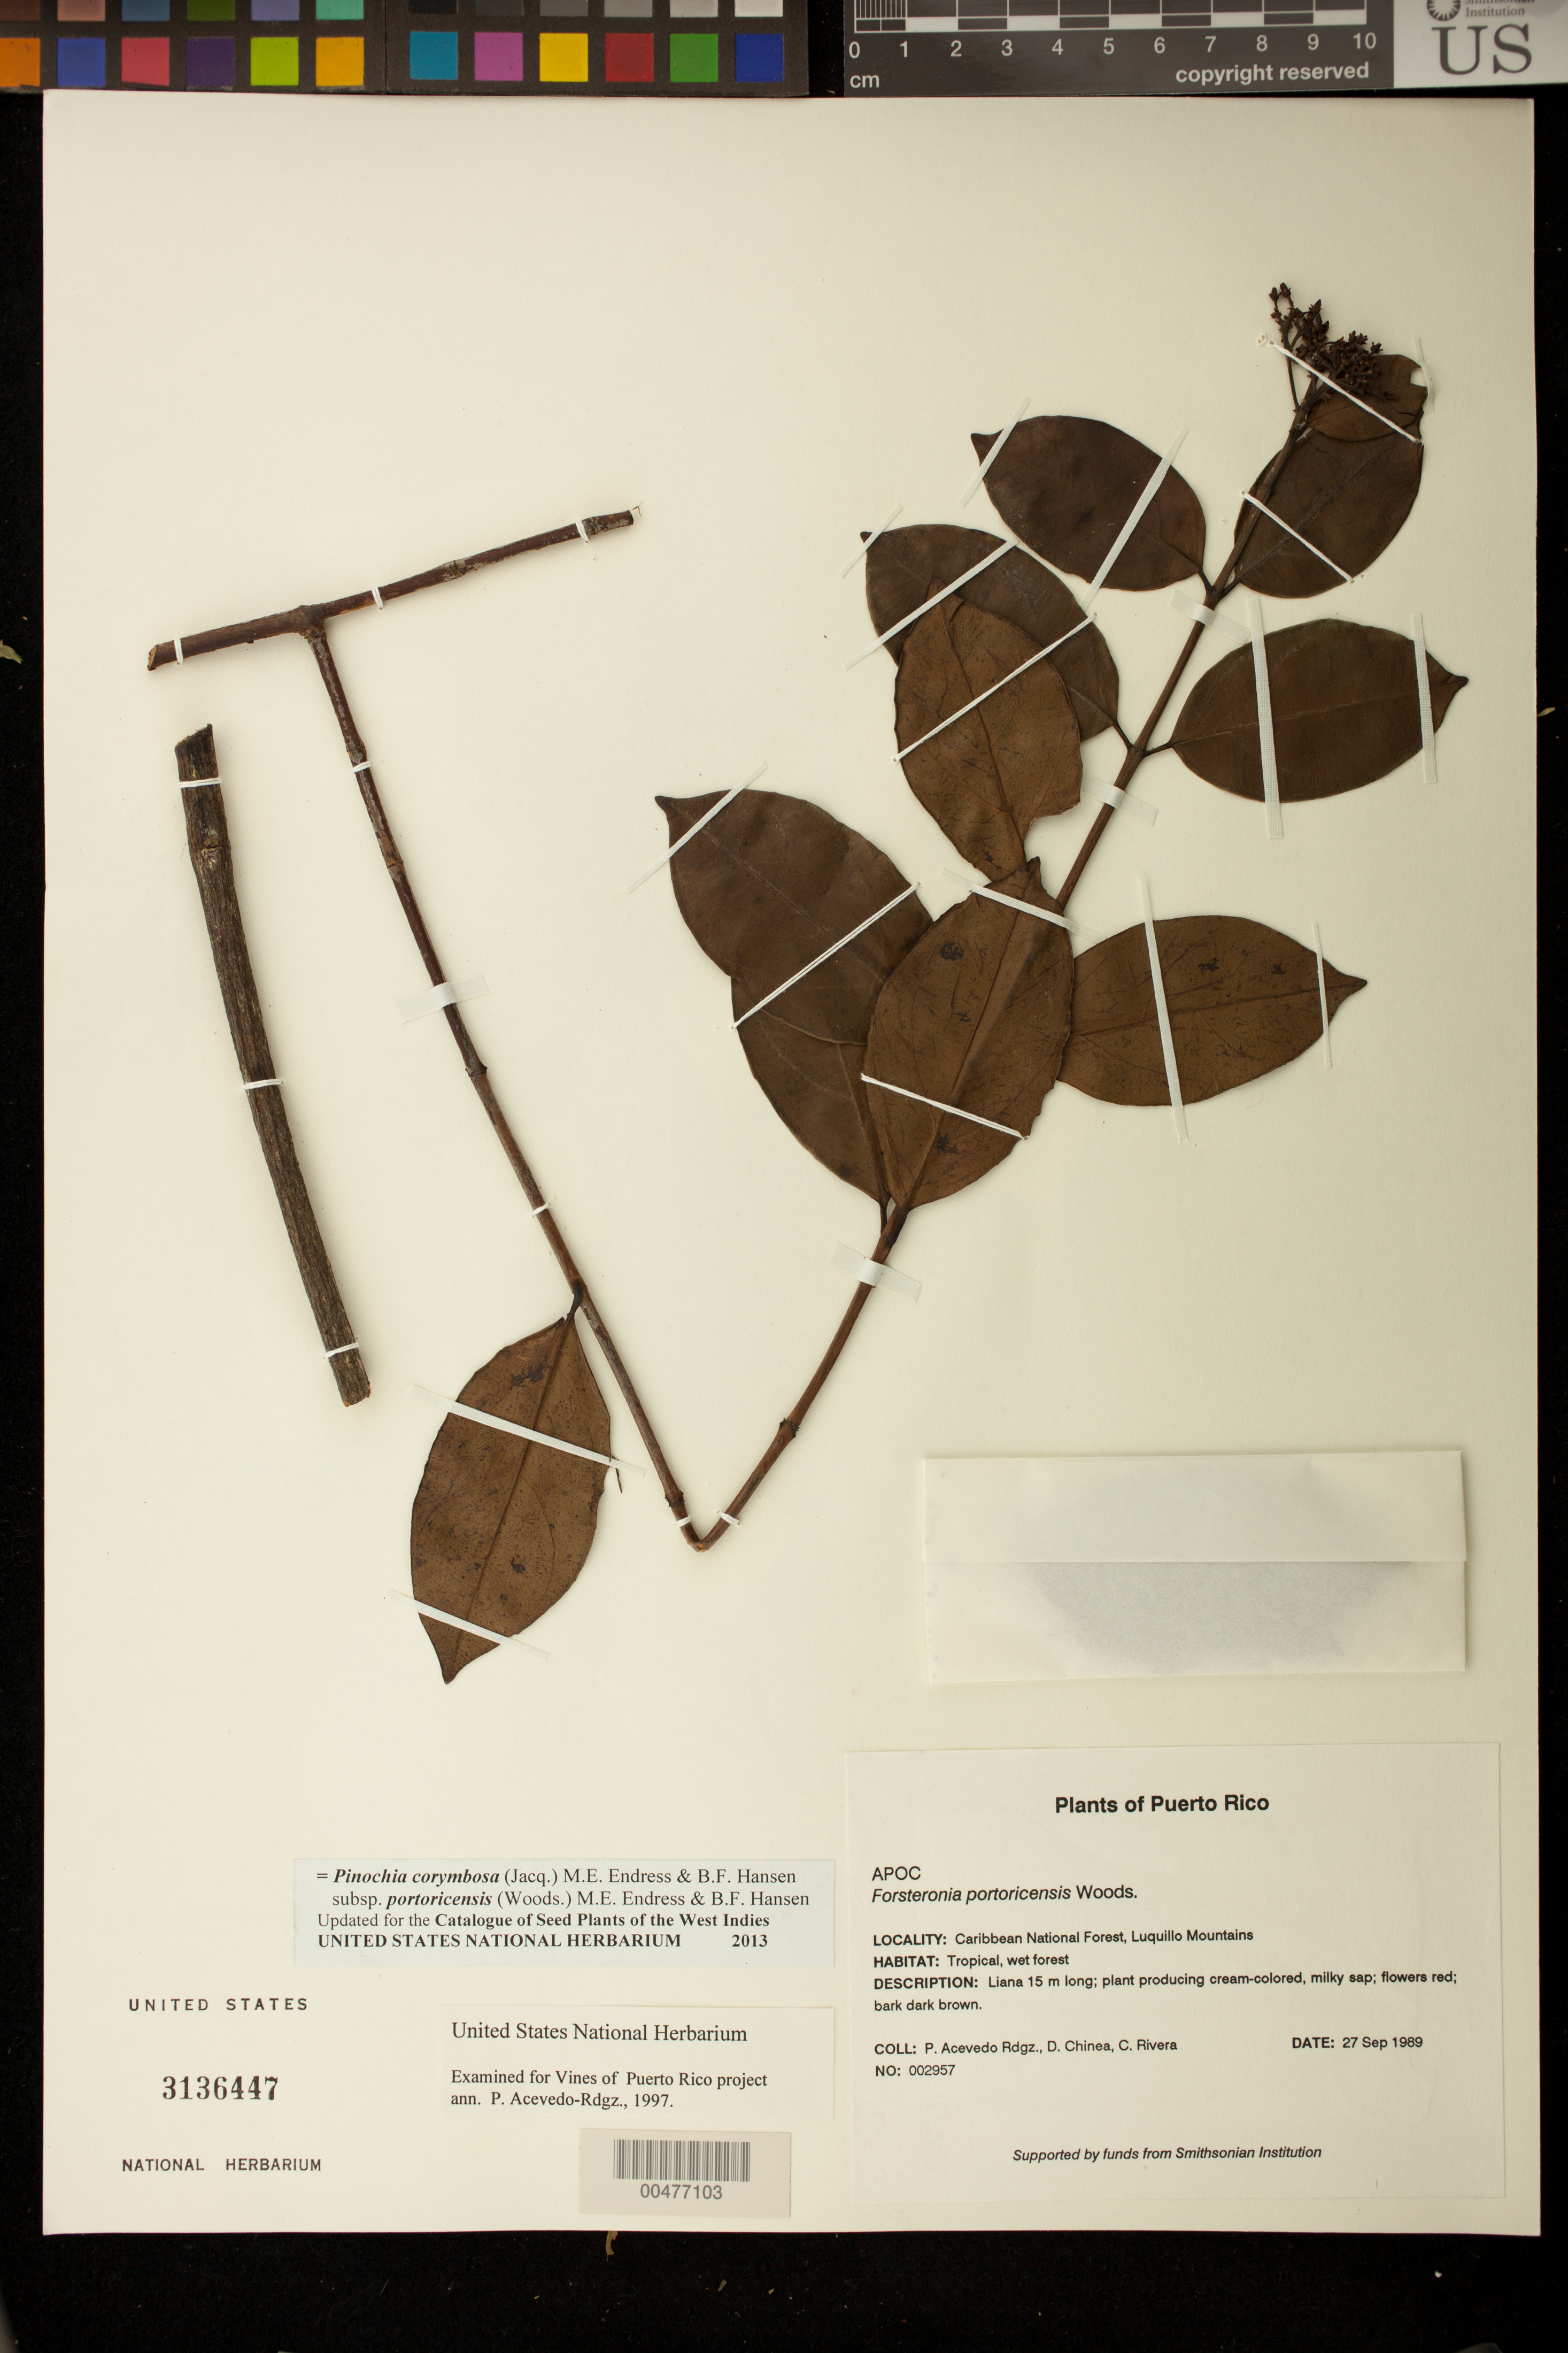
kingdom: Plantae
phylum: Tracheophyta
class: Magnoliopsida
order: Gentianales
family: Apocynaceae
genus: Pinochia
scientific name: Pinochia corymbosa subsp. portoricensis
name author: (Woodson) M.E. Endress & B.F. Hansen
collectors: P. Acevedo-Rodr.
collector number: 2957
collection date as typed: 27 Sep 1989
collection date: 1989-09-27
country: Puerto Rico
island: Puerto Rico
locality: Caribbean National Forest, Luquillo Mountains. Tropical wet forest.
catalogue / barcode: US 3136447